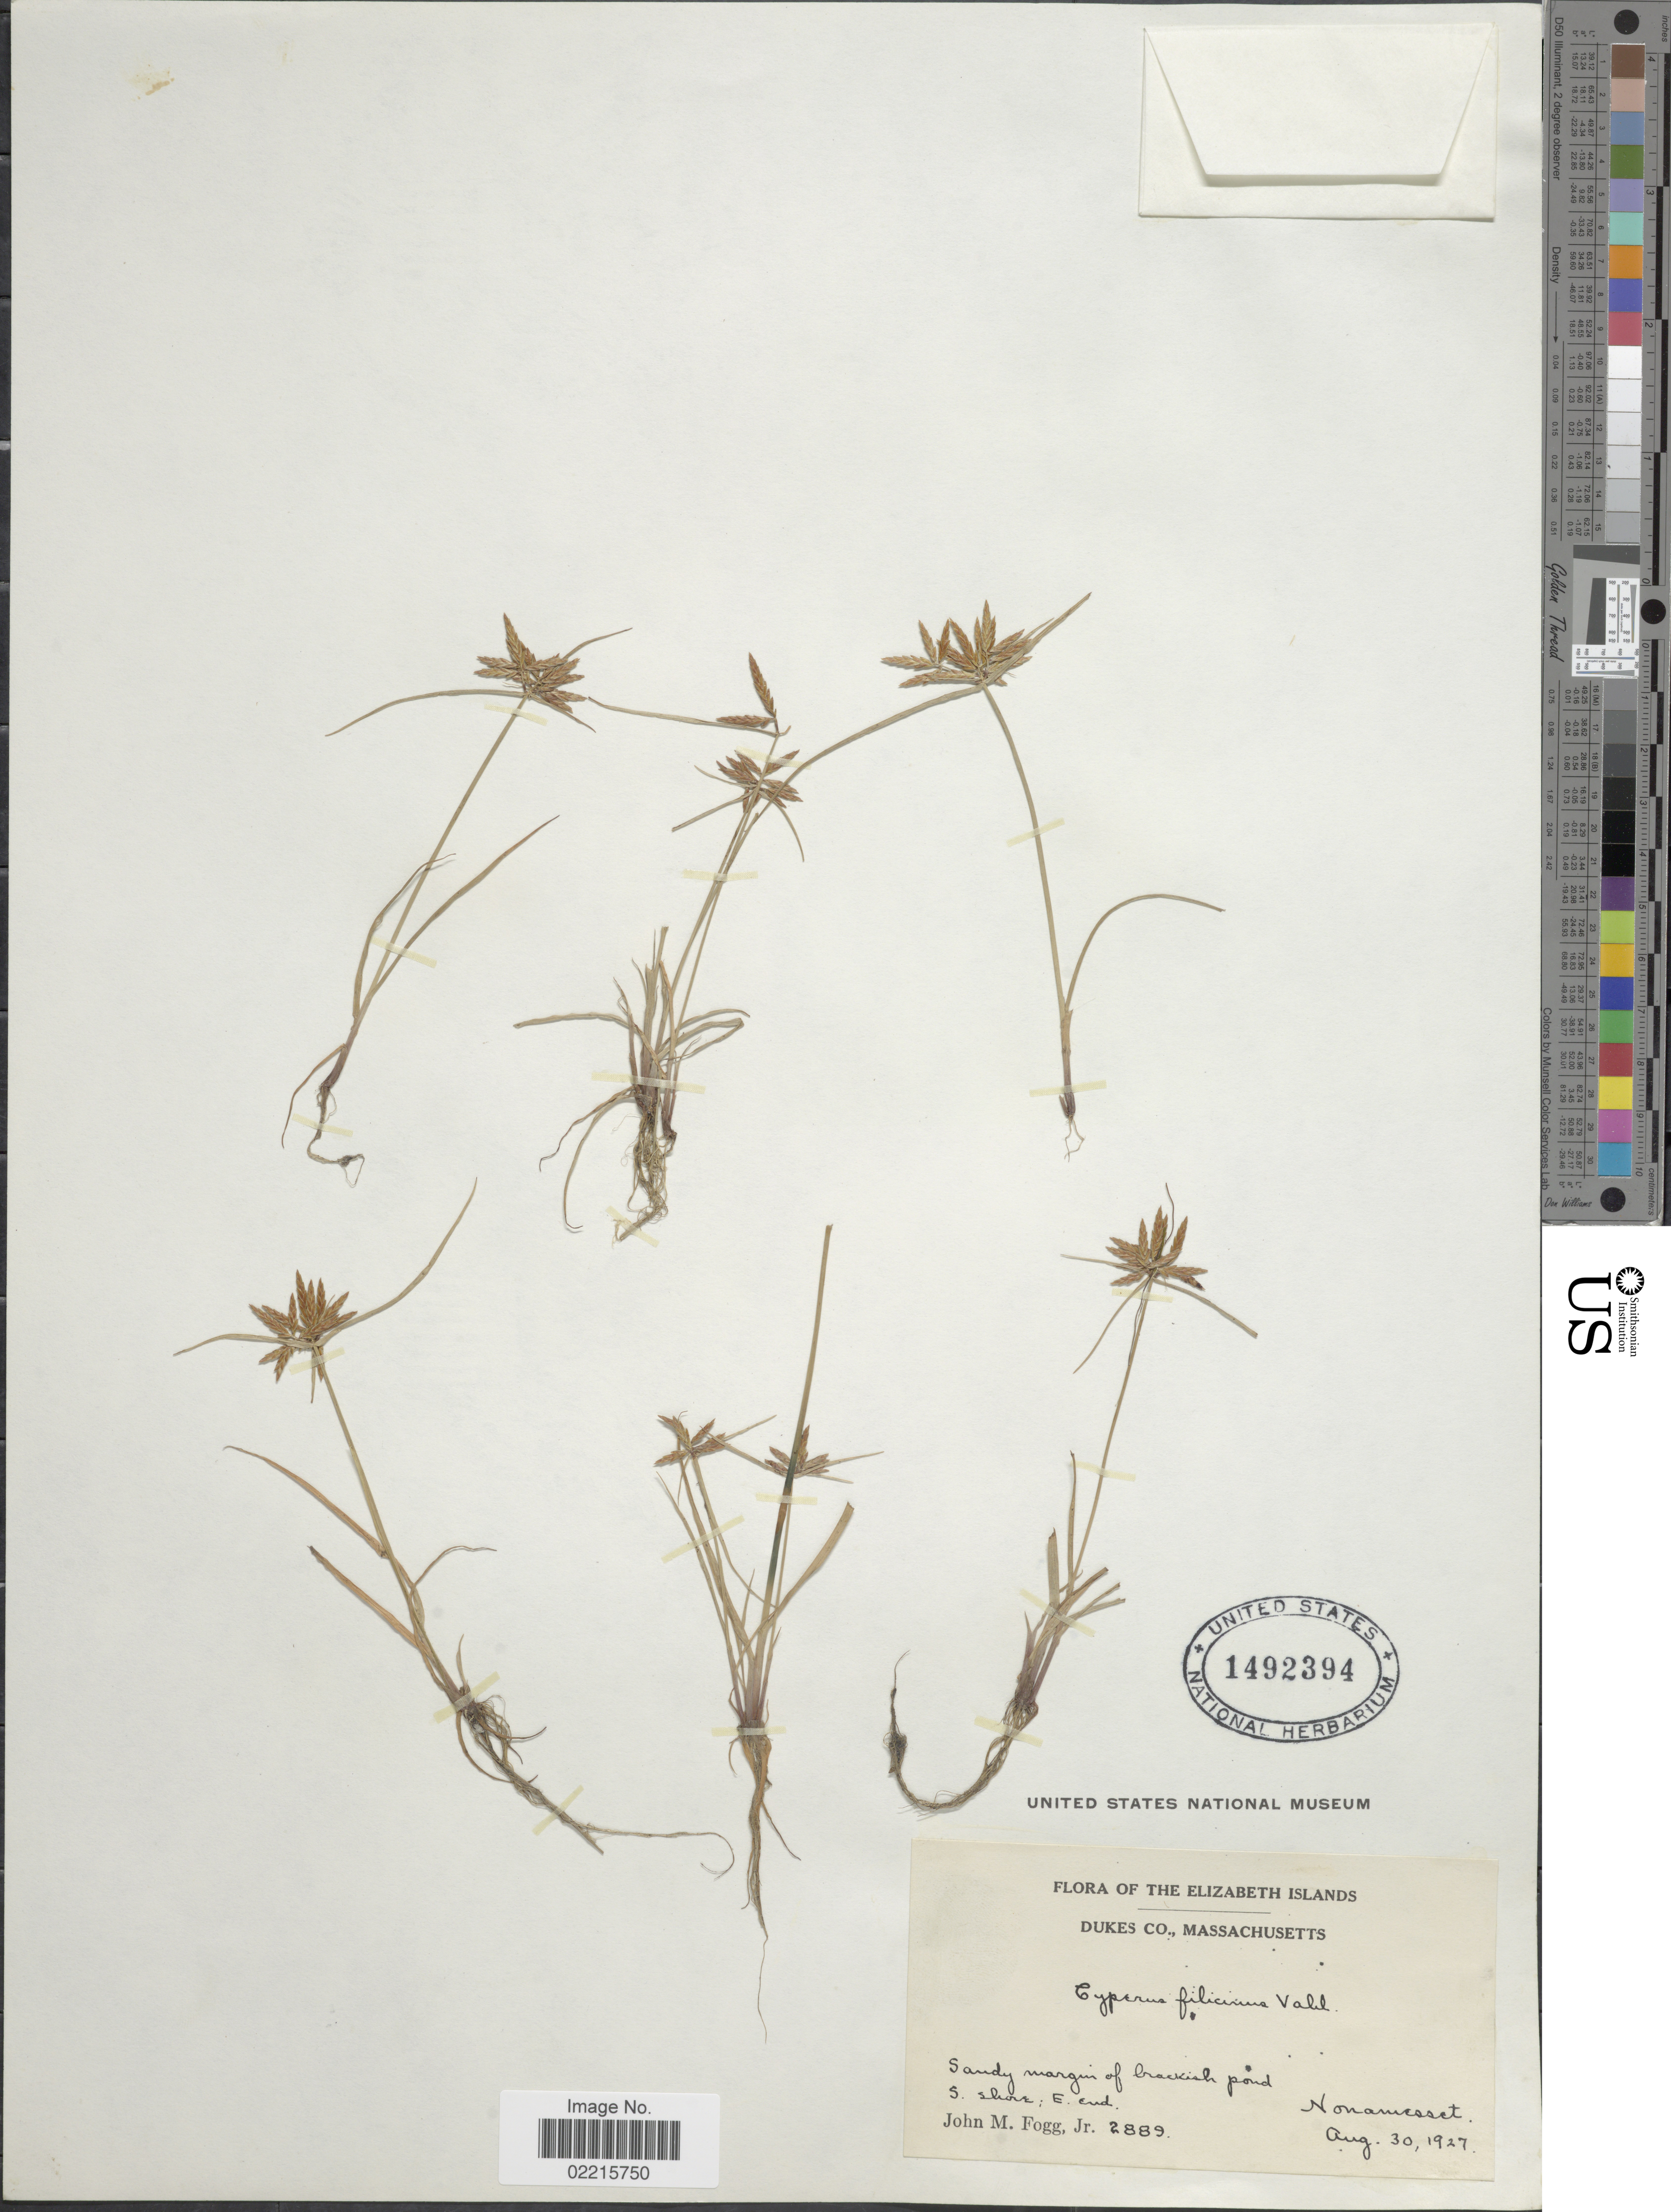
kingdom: Plantae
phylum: Tracheophyta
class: Liliopsida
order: Poales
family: Cyperaceae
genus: Cyperus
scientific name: Cyperus filicinus Vahl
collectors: J. Fogg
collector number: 2889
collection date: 1927-08-30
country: United States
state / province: Massachusetts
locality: Elizabeth Islands, Dukes Co. S. shore E end Nonamesset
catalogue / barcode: US 1492394